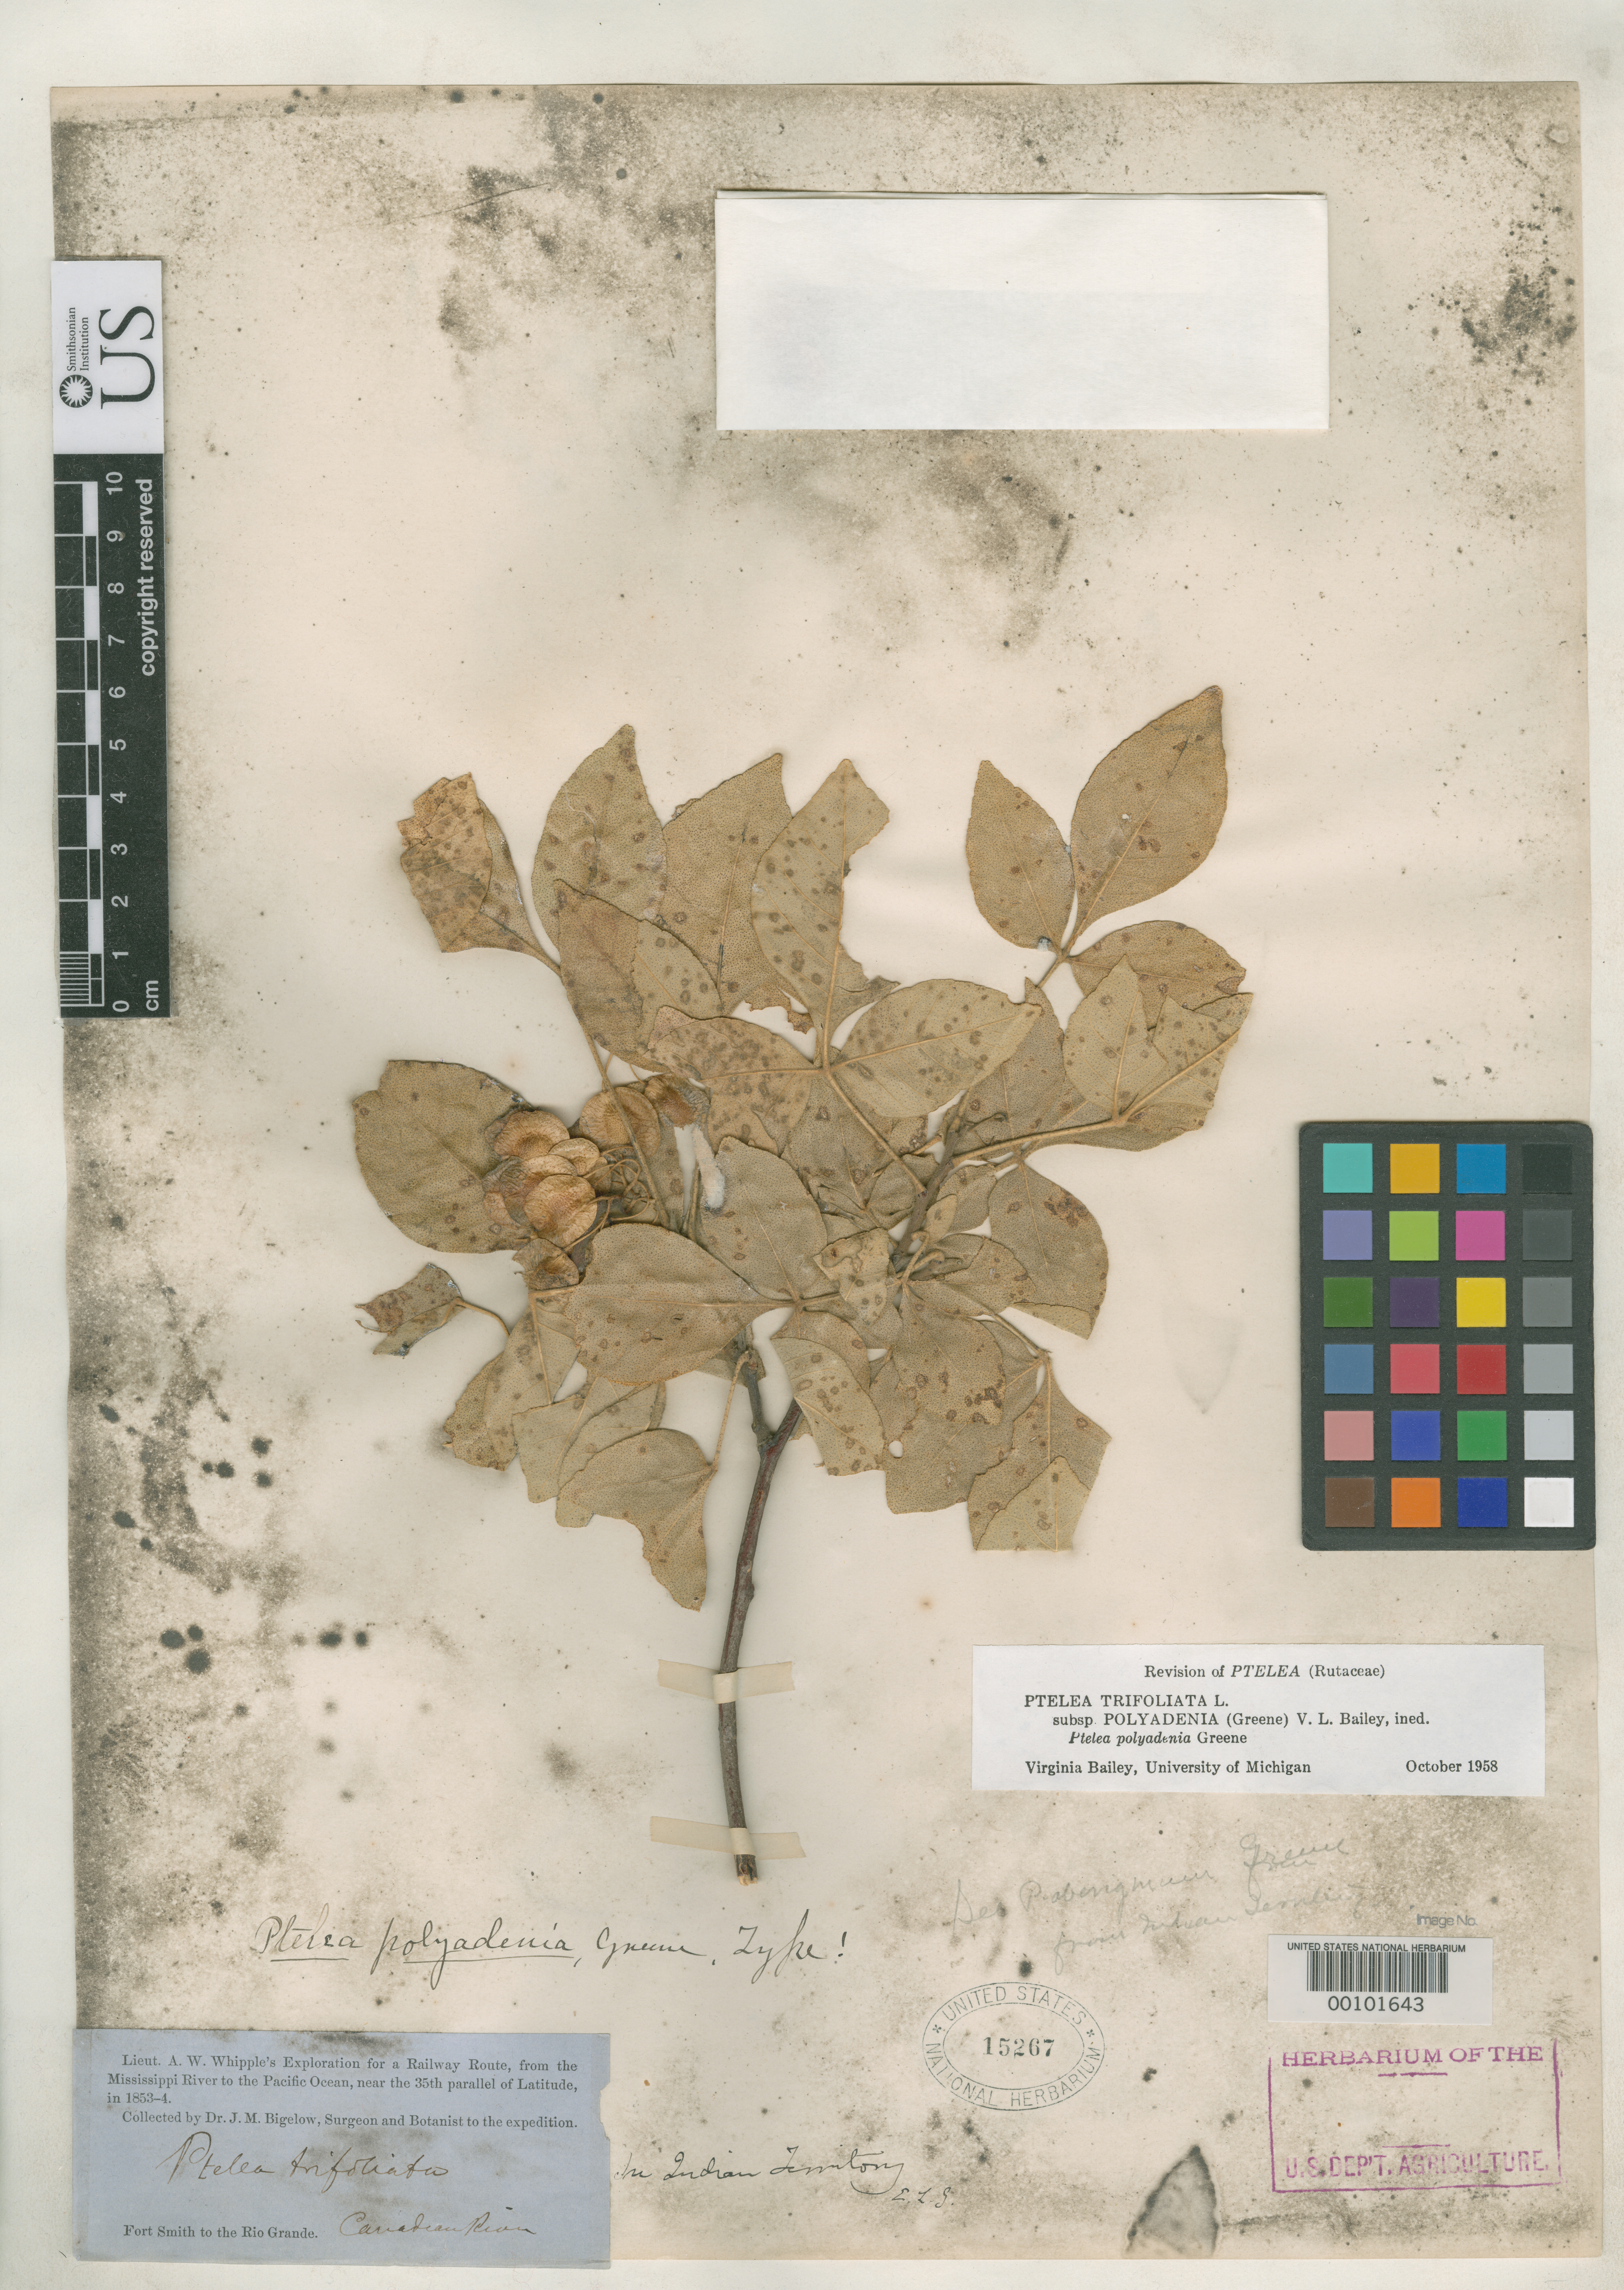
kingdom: Plantae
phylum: Tracheophyta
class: Magnoliopsida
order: Sapindales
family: Rutaceae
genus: Ptelea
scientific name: Ptelea polyadenia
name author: Greene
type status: Holotype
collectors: J. M. Bigelow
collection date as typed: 1853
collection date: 1853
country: United States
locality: Between Fort Smith and Rio Grande, Canadian River.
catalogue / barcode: US 15267